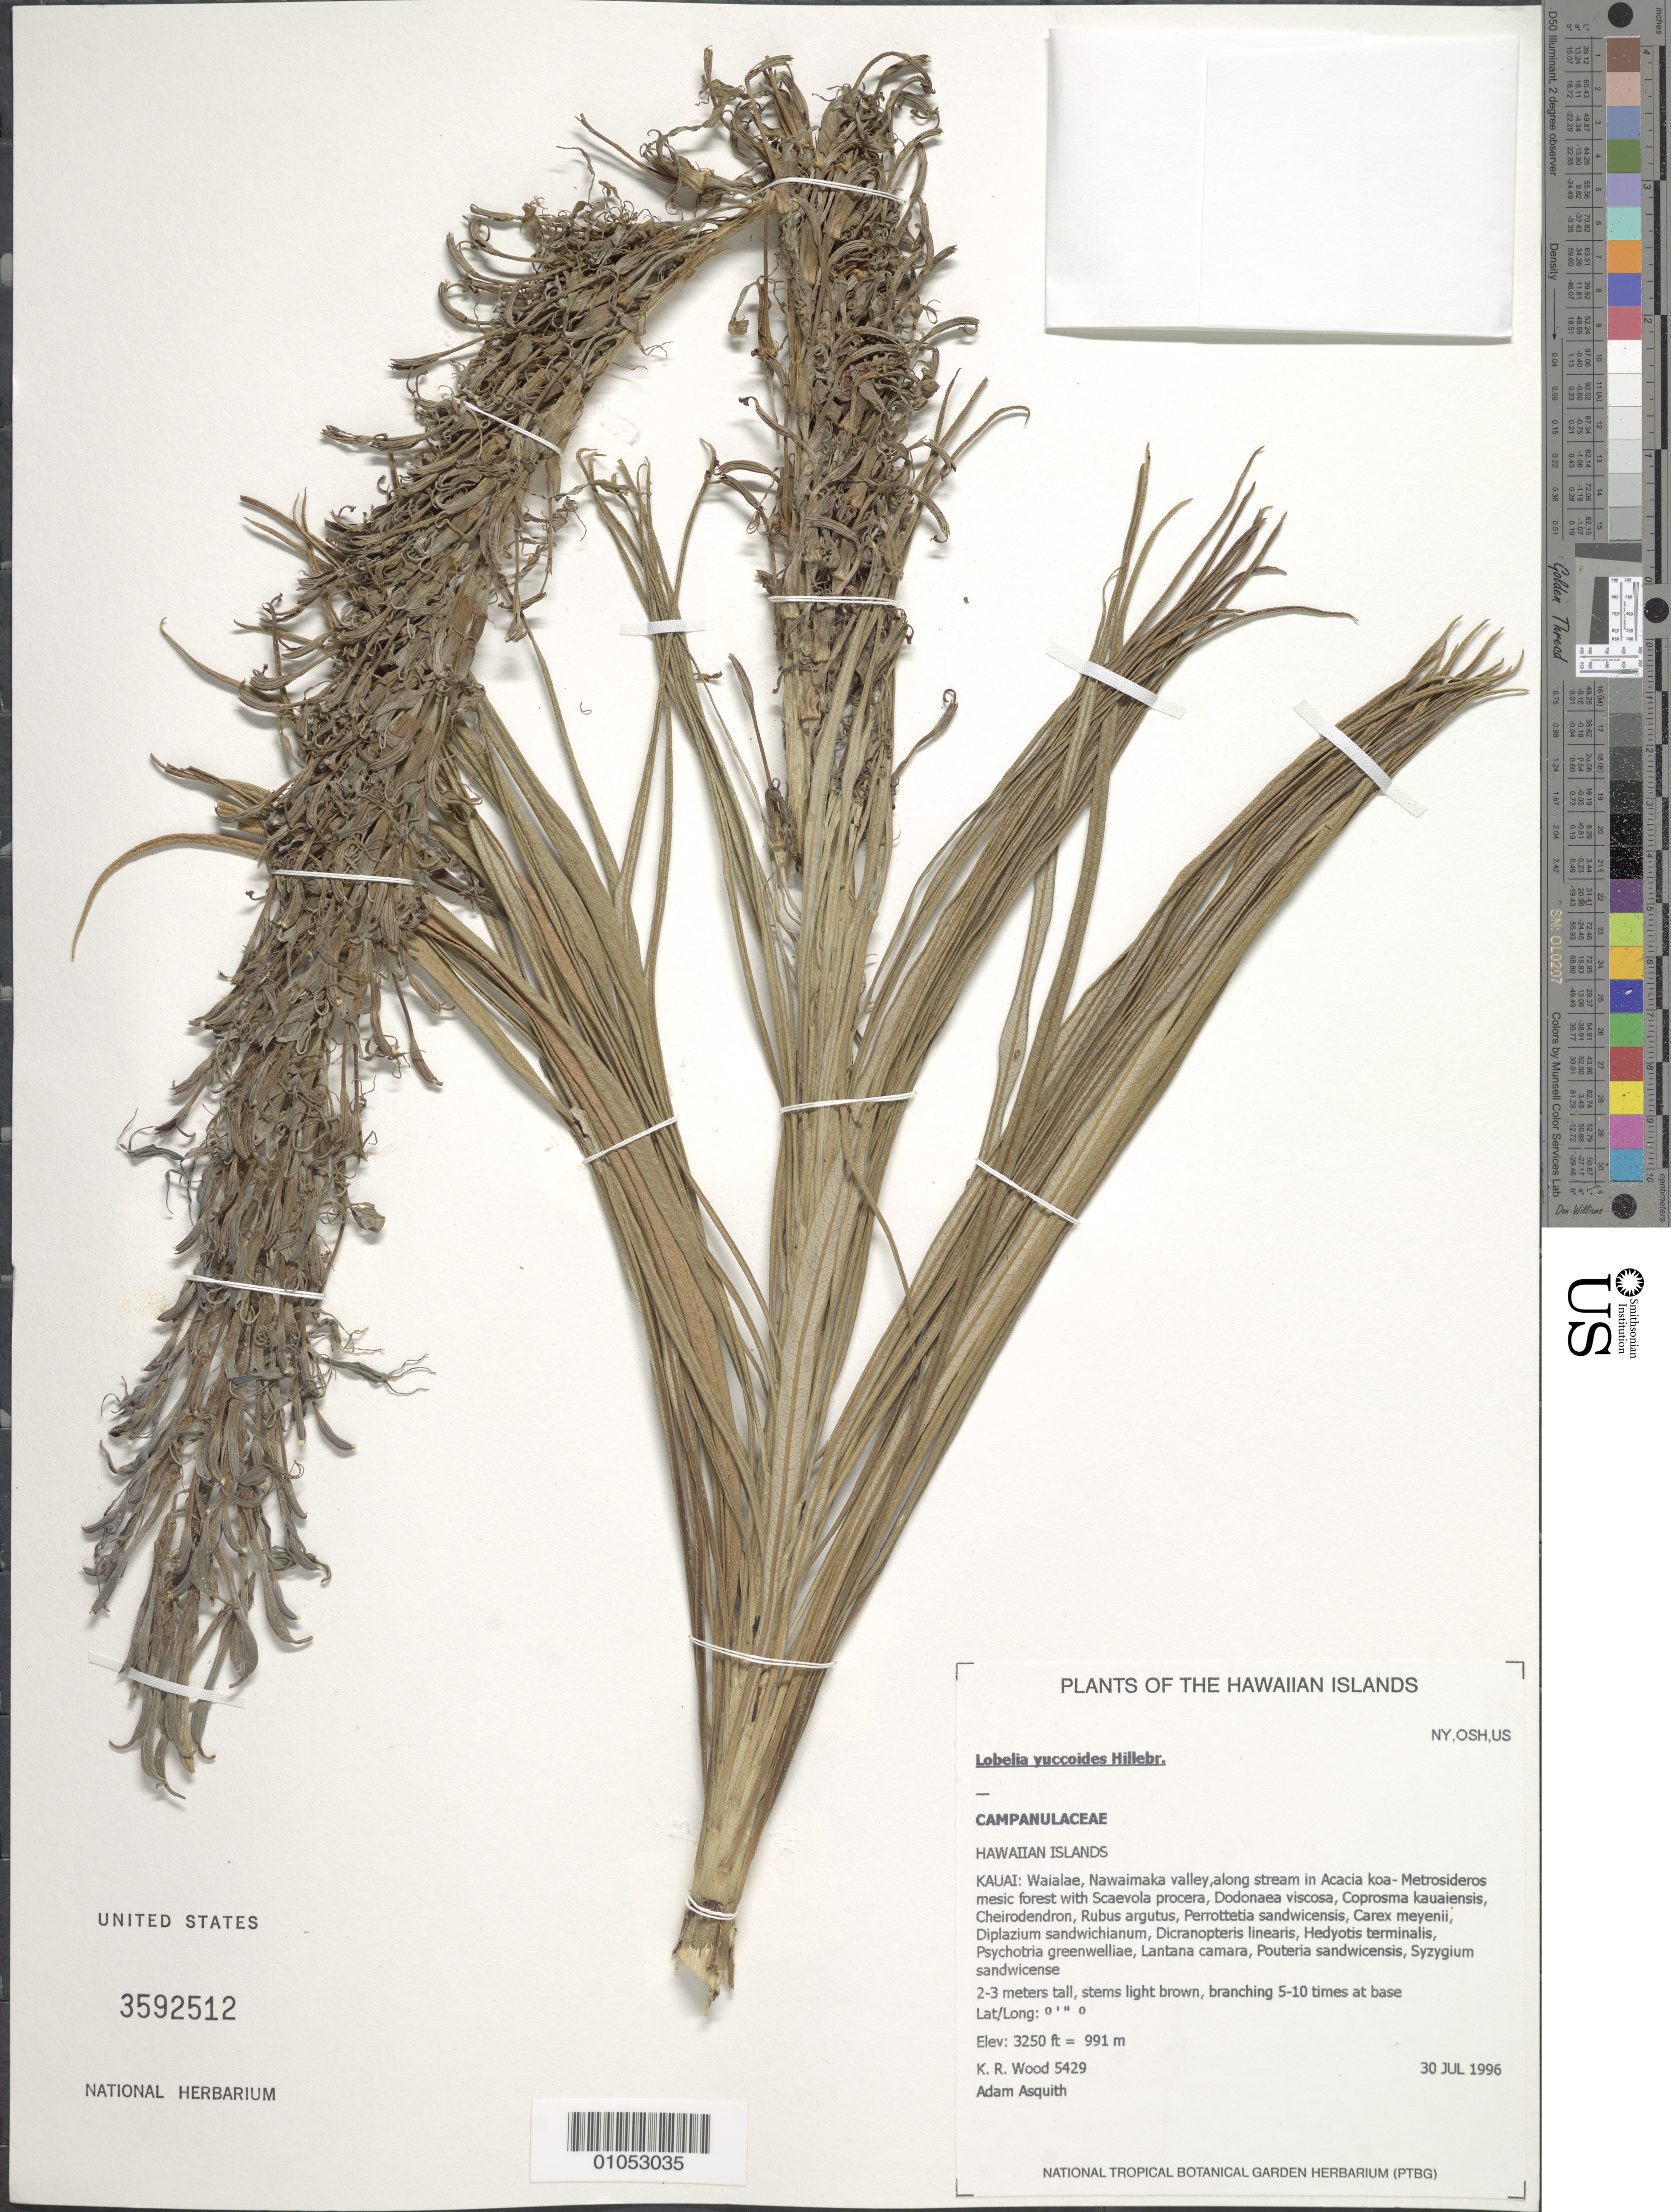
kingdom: Plantae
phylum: Tracheophyta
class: Magnoliopsida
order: Asterales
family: Campanulaceae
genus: Lobelia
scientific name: Lobelia yuccoides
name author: Hillebr.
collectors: K. R. Wood & A. Asquith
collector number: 5429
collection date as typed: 30 Jul 1996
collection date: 1996-07-30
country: United States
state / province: Hawaii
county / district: Kauai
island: Kaua'i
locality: Waialae, Nawaimaka valley, along stream.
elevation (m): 991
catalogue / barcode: US 3592512